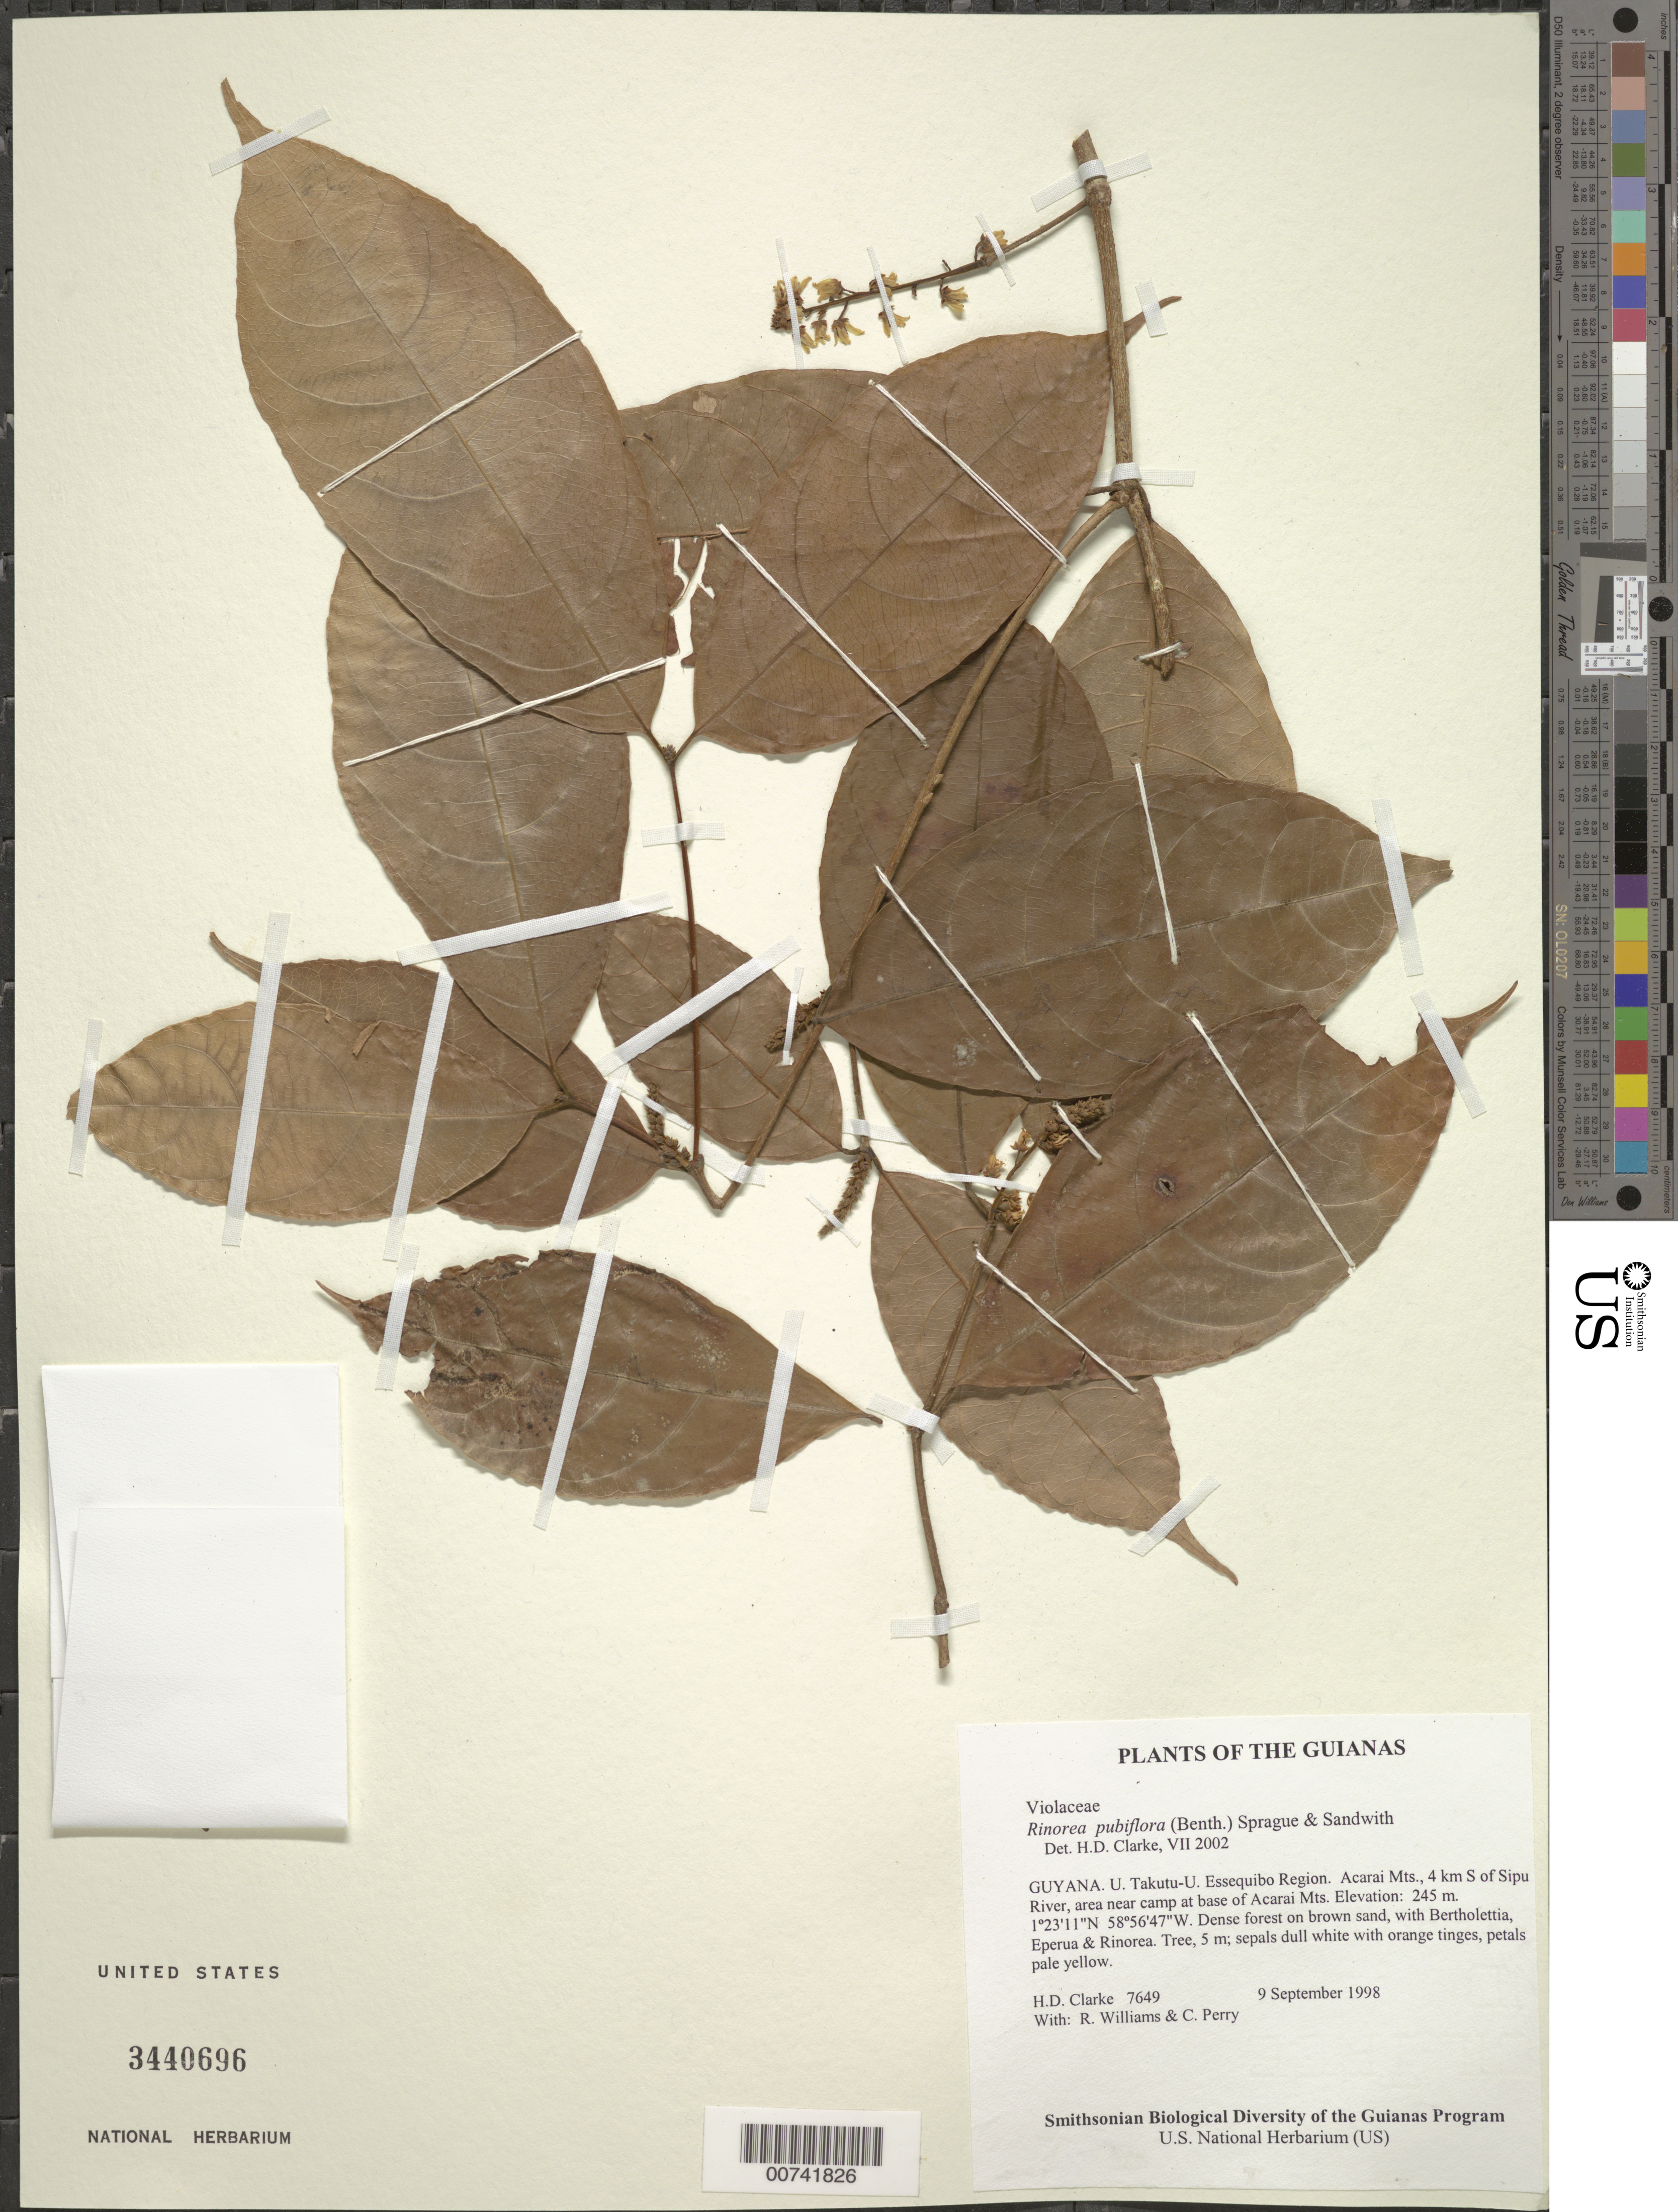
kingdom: Plantae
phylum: Tracheophyta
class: Magnoliopsida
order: Malpighiales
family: Violaceae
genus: Rinorea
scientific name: Rinorea pubiflora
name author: (Benth.) Sprague & Sandwith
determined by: Clarke, H. D., University of North Carolina (Asheville)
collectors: H. D. Clarke, R. Williams & C. Perry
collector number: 7649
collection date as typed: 9 September 1998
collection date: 1998-09-09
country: Guyana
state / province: U. Takutu-U. Essequibo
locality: Acarai Mts., 4 km S of Sipu River, area near camp at base of Acarai Mts.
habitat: Dense forest on brown sand, with Bertholettia, Eperua & Rinorea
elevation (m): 245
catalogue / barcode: US 3440696